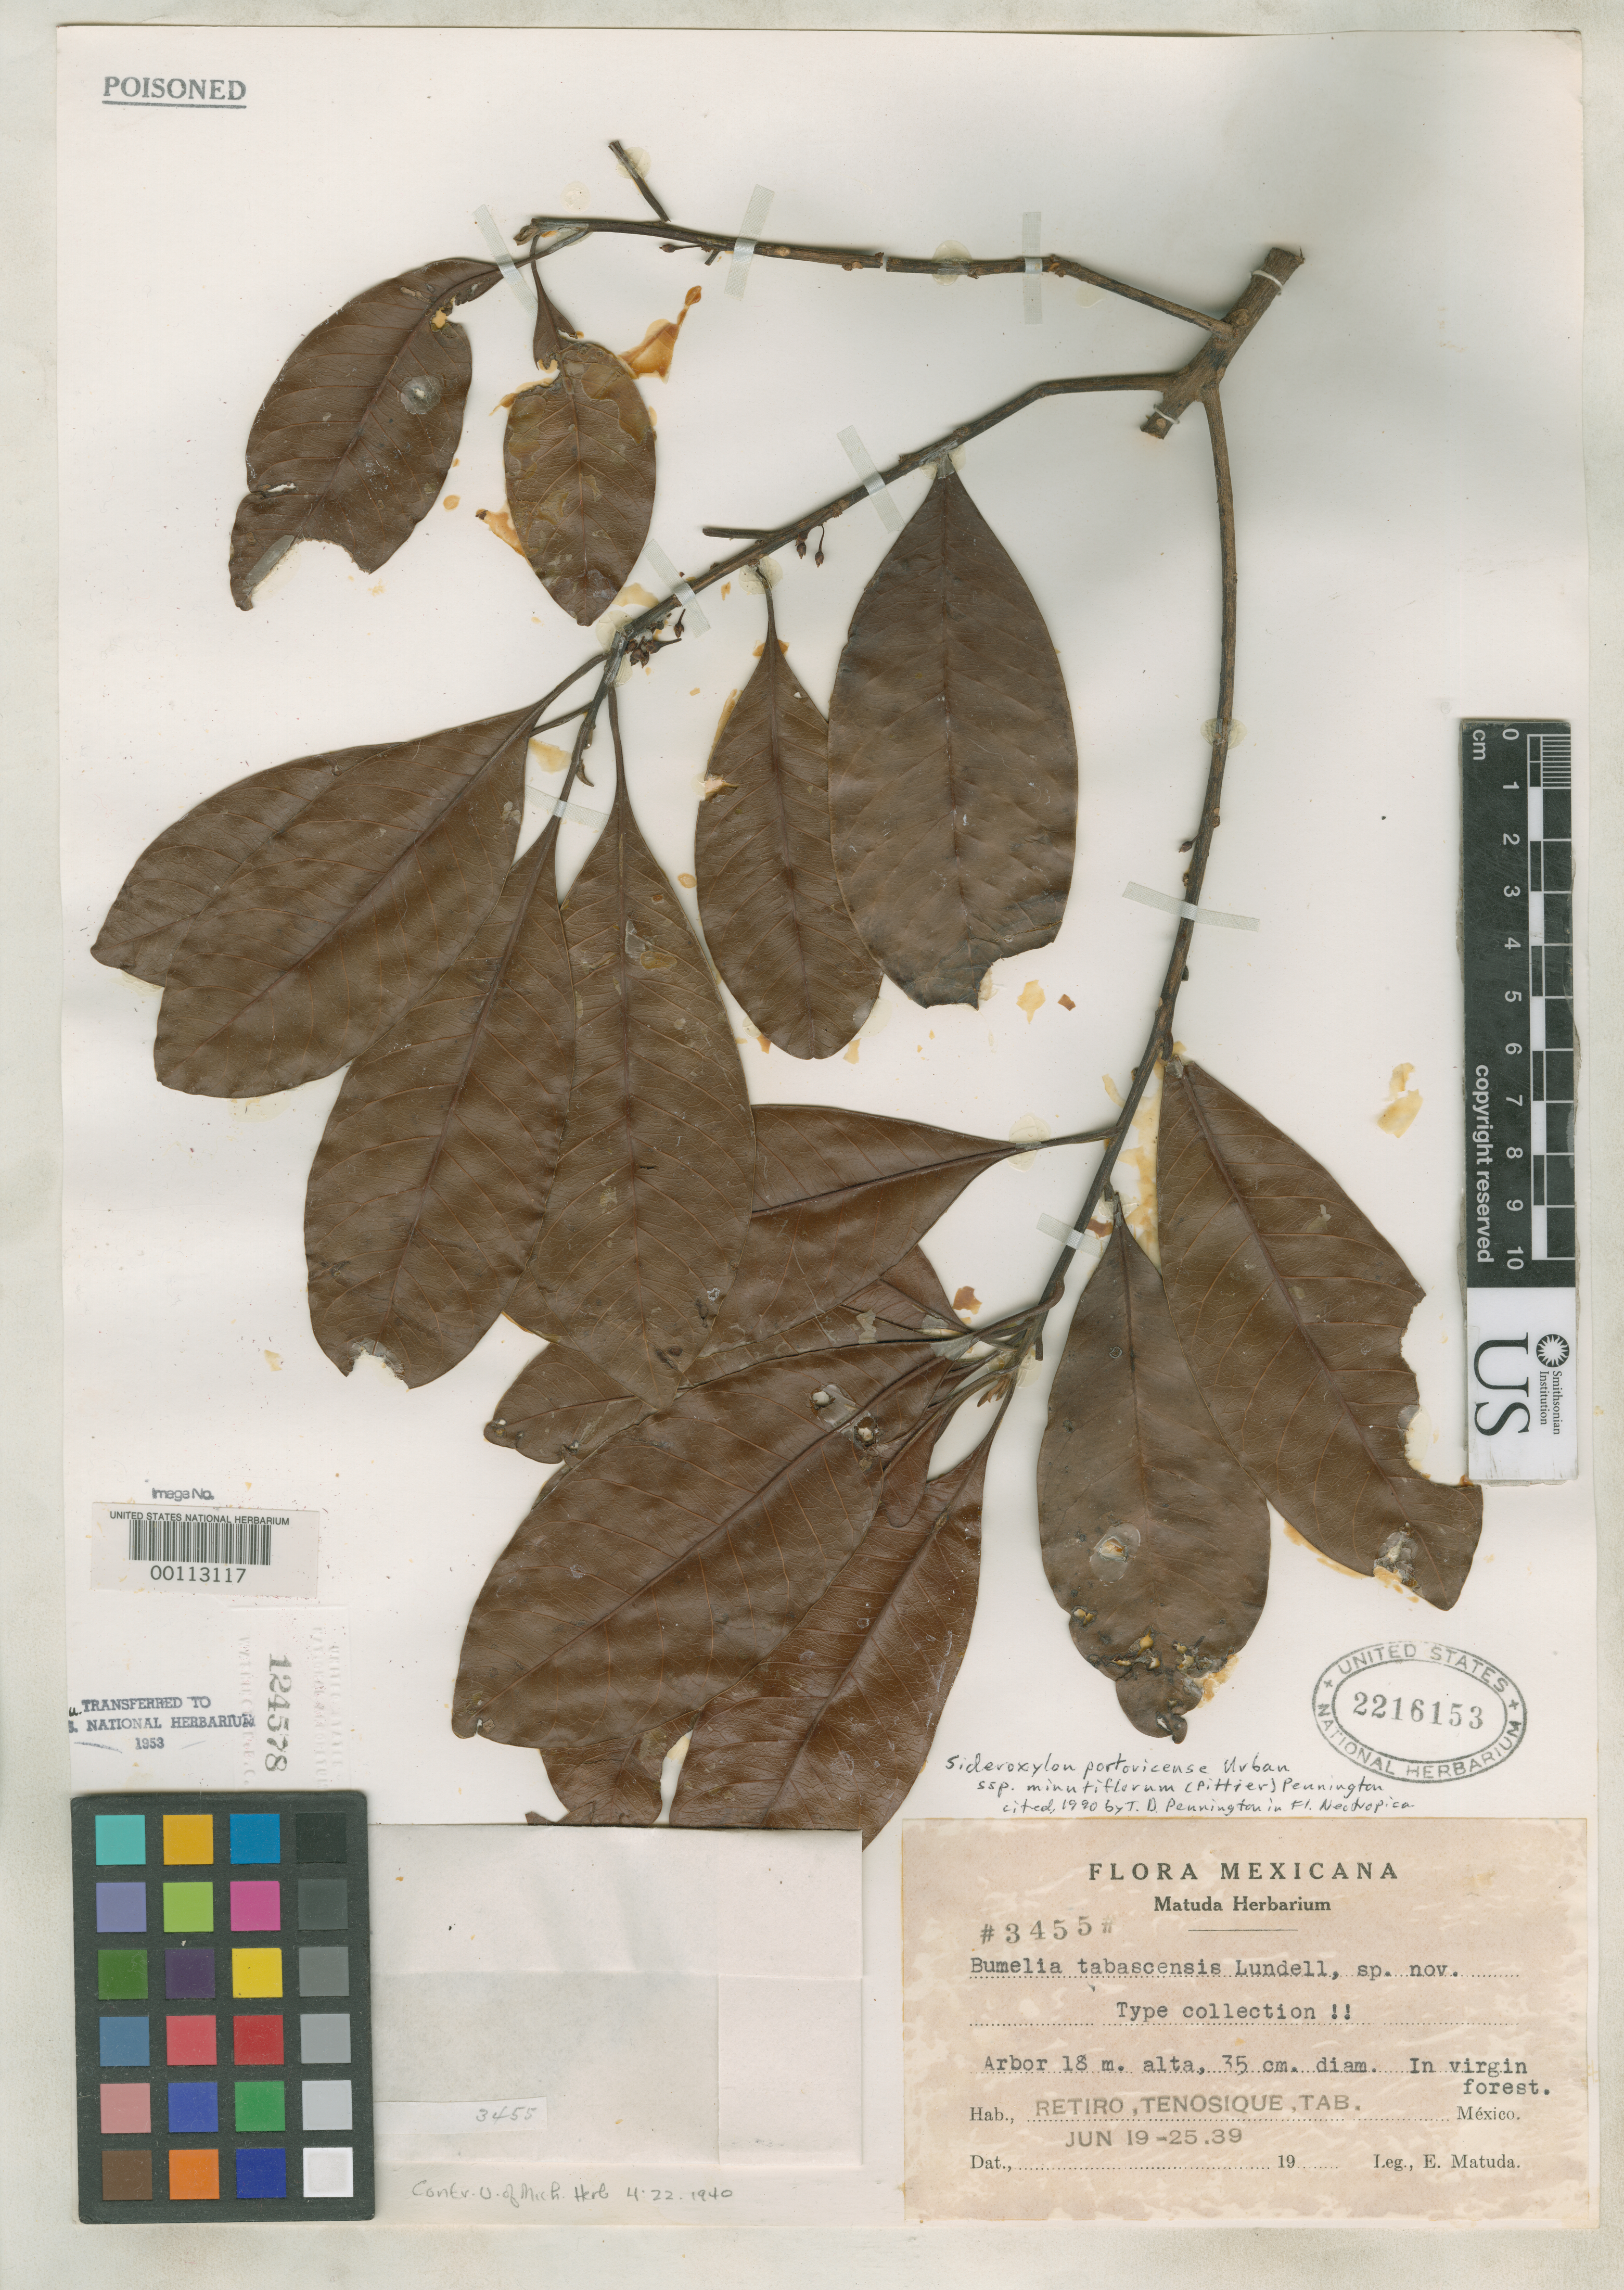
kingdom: Plantae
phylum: Tracheophyta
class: Magnoliopsida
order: Ericales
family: Sapotaceae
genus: Bumelia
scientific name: Bumelia tabascensis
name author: Lundell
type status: Isotype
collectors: E. Matuda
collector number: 3455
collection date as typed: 19 Jun 1939 to 25 Jun 1939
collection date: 1939-06-19/1939-06-25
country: Mexico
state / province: Tabasco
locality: Retiro near Tenosique.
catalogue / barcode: US 2216153